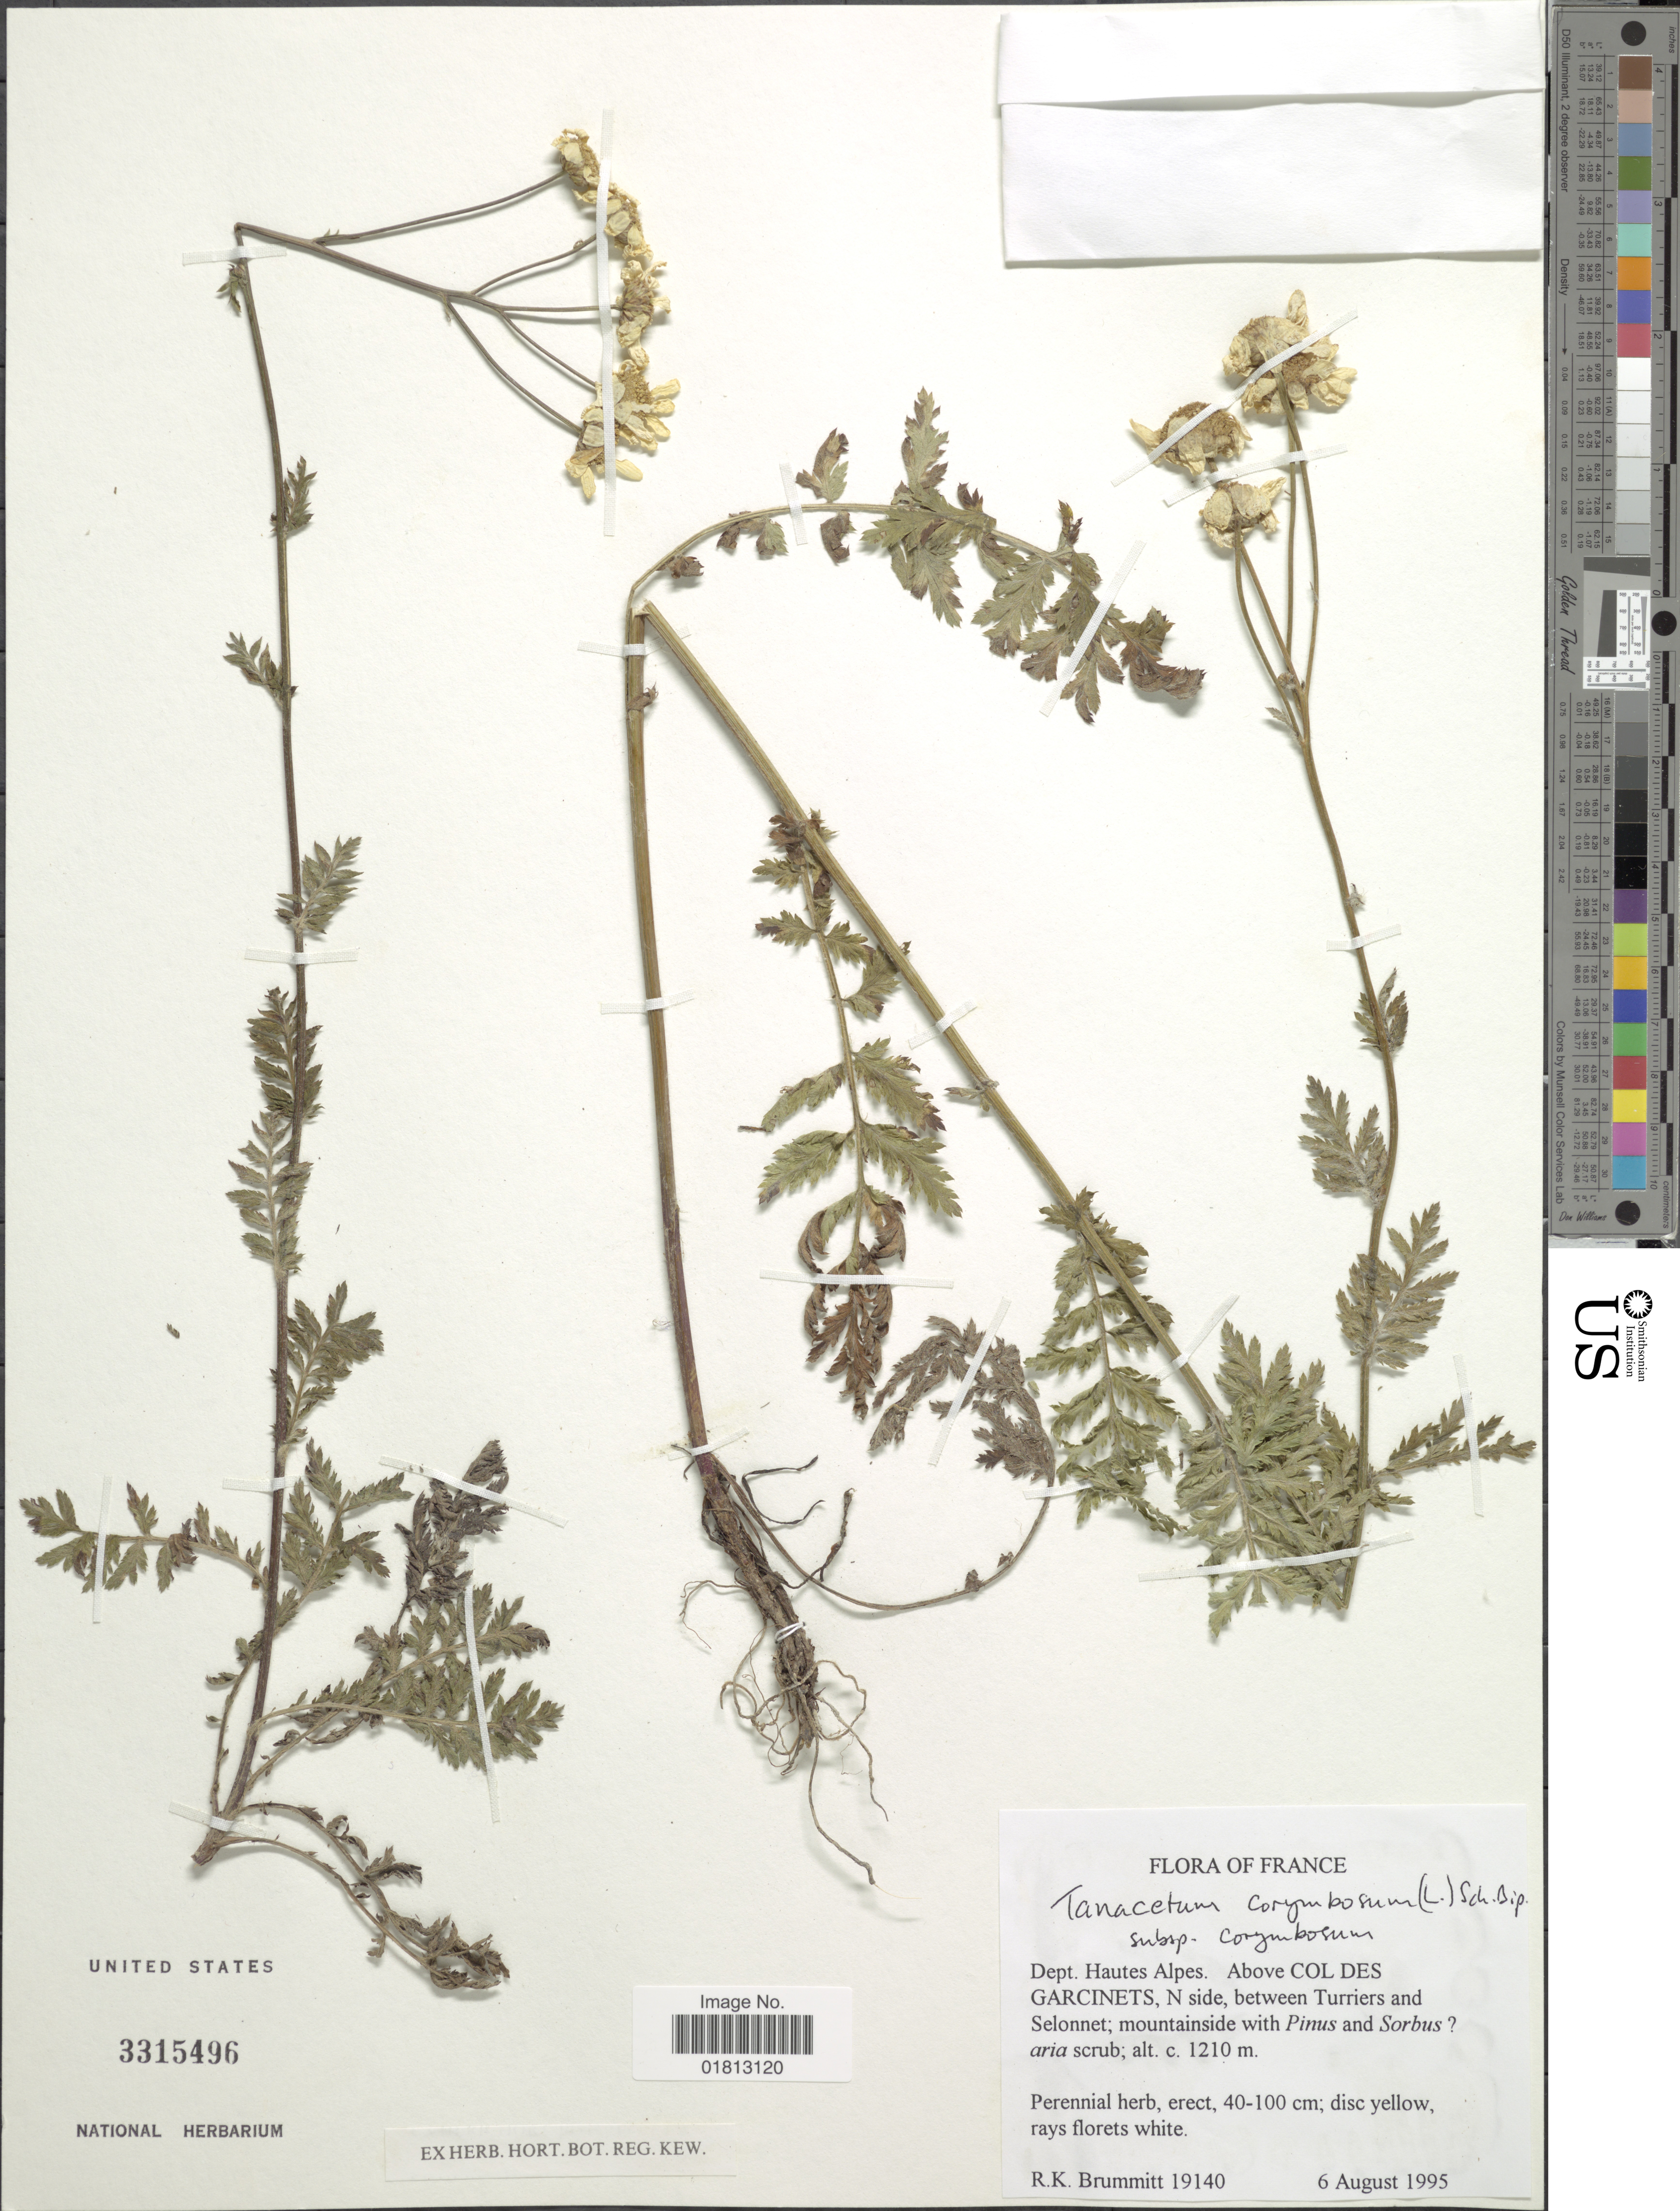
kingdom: Plantae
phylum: Tracheophyta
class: Magnoliopsida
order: Asterales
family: Asteraceae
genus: Tanacetum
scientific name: Tanacetum corymbosum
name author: (L.) Sch. Bip.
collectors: R. K. Brummitt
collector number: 19140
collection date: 1995-08-06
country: France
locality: Dept. Huates Alpes, Above Col Des Garcinets, N side, between Turriers and Selonnet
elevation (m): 1210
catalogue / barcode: US 3315496